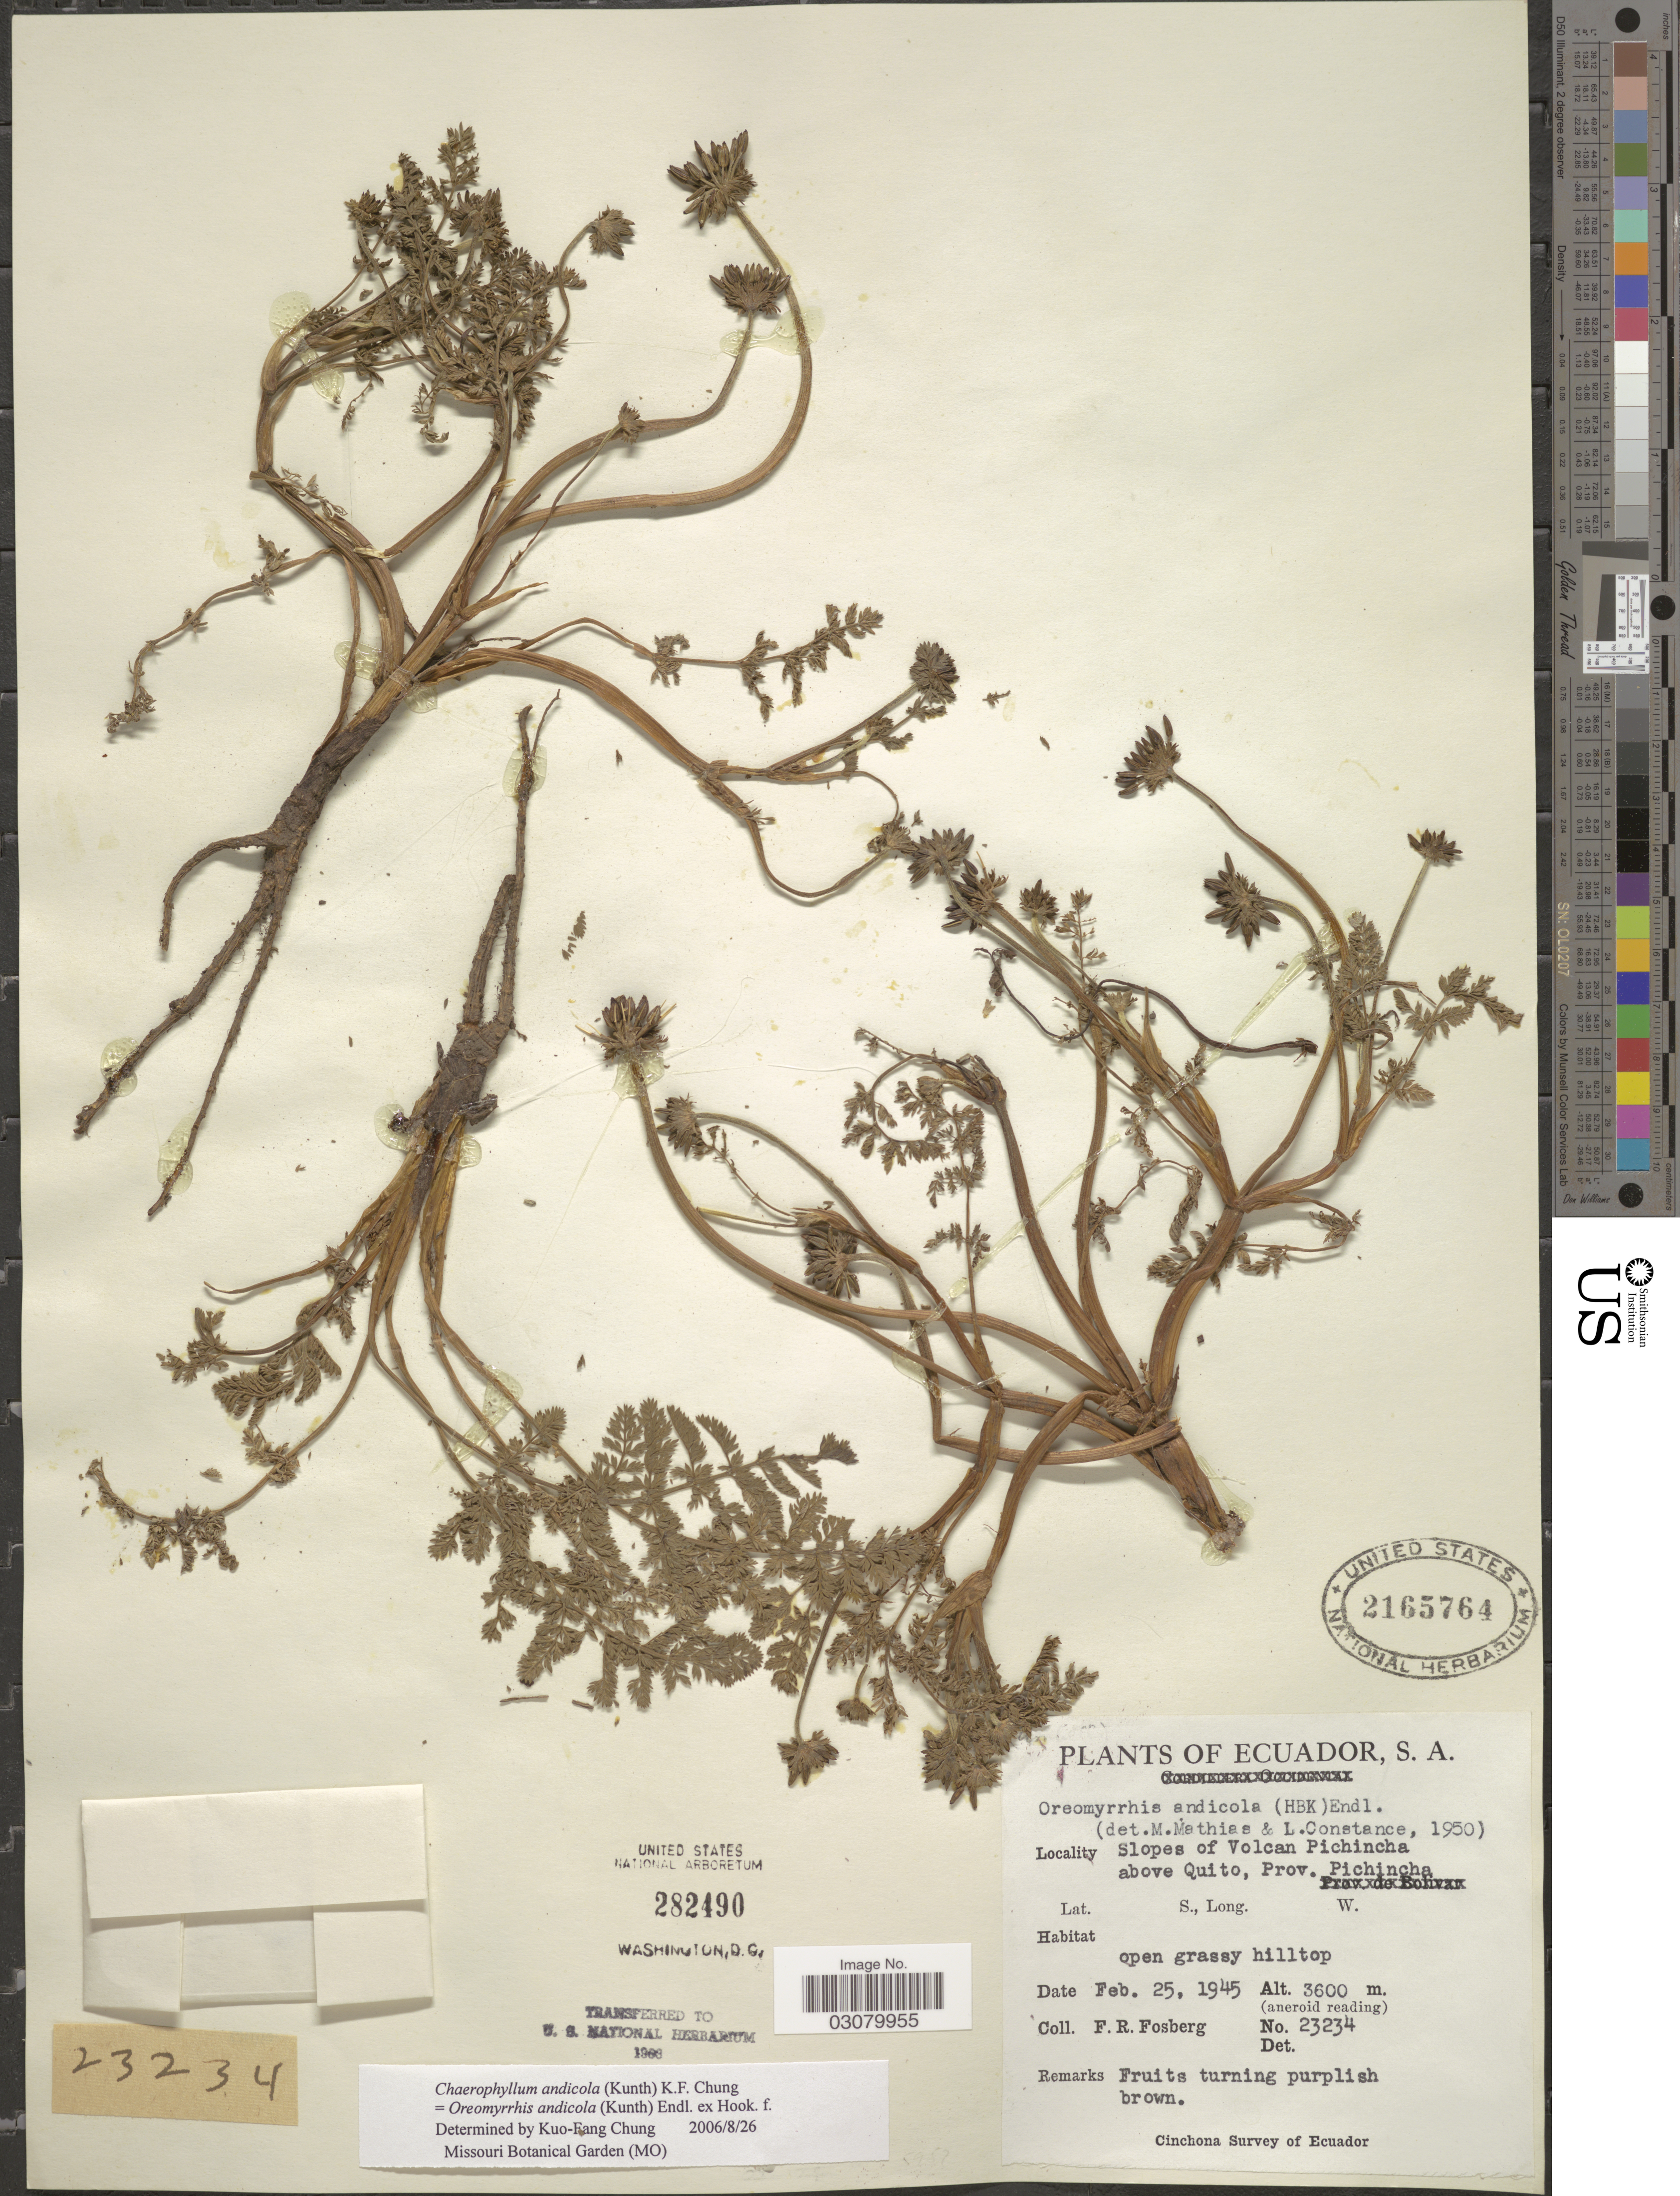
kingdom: Plantae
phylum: Tracheophyta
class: Magnoliopsida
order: Apiales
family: Apiaceae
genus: Oreomyrrhis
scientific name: Oreomyrrhis andicola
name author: (Kunth) Endl. ex Hook. f.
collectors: F. R. Fosberg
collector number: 23234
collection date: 1945-02-25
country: Ecuador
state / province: Pichincha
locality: Slopes of Volcan Pichincha above Quito.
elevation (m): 3600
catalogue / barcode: US 2165764